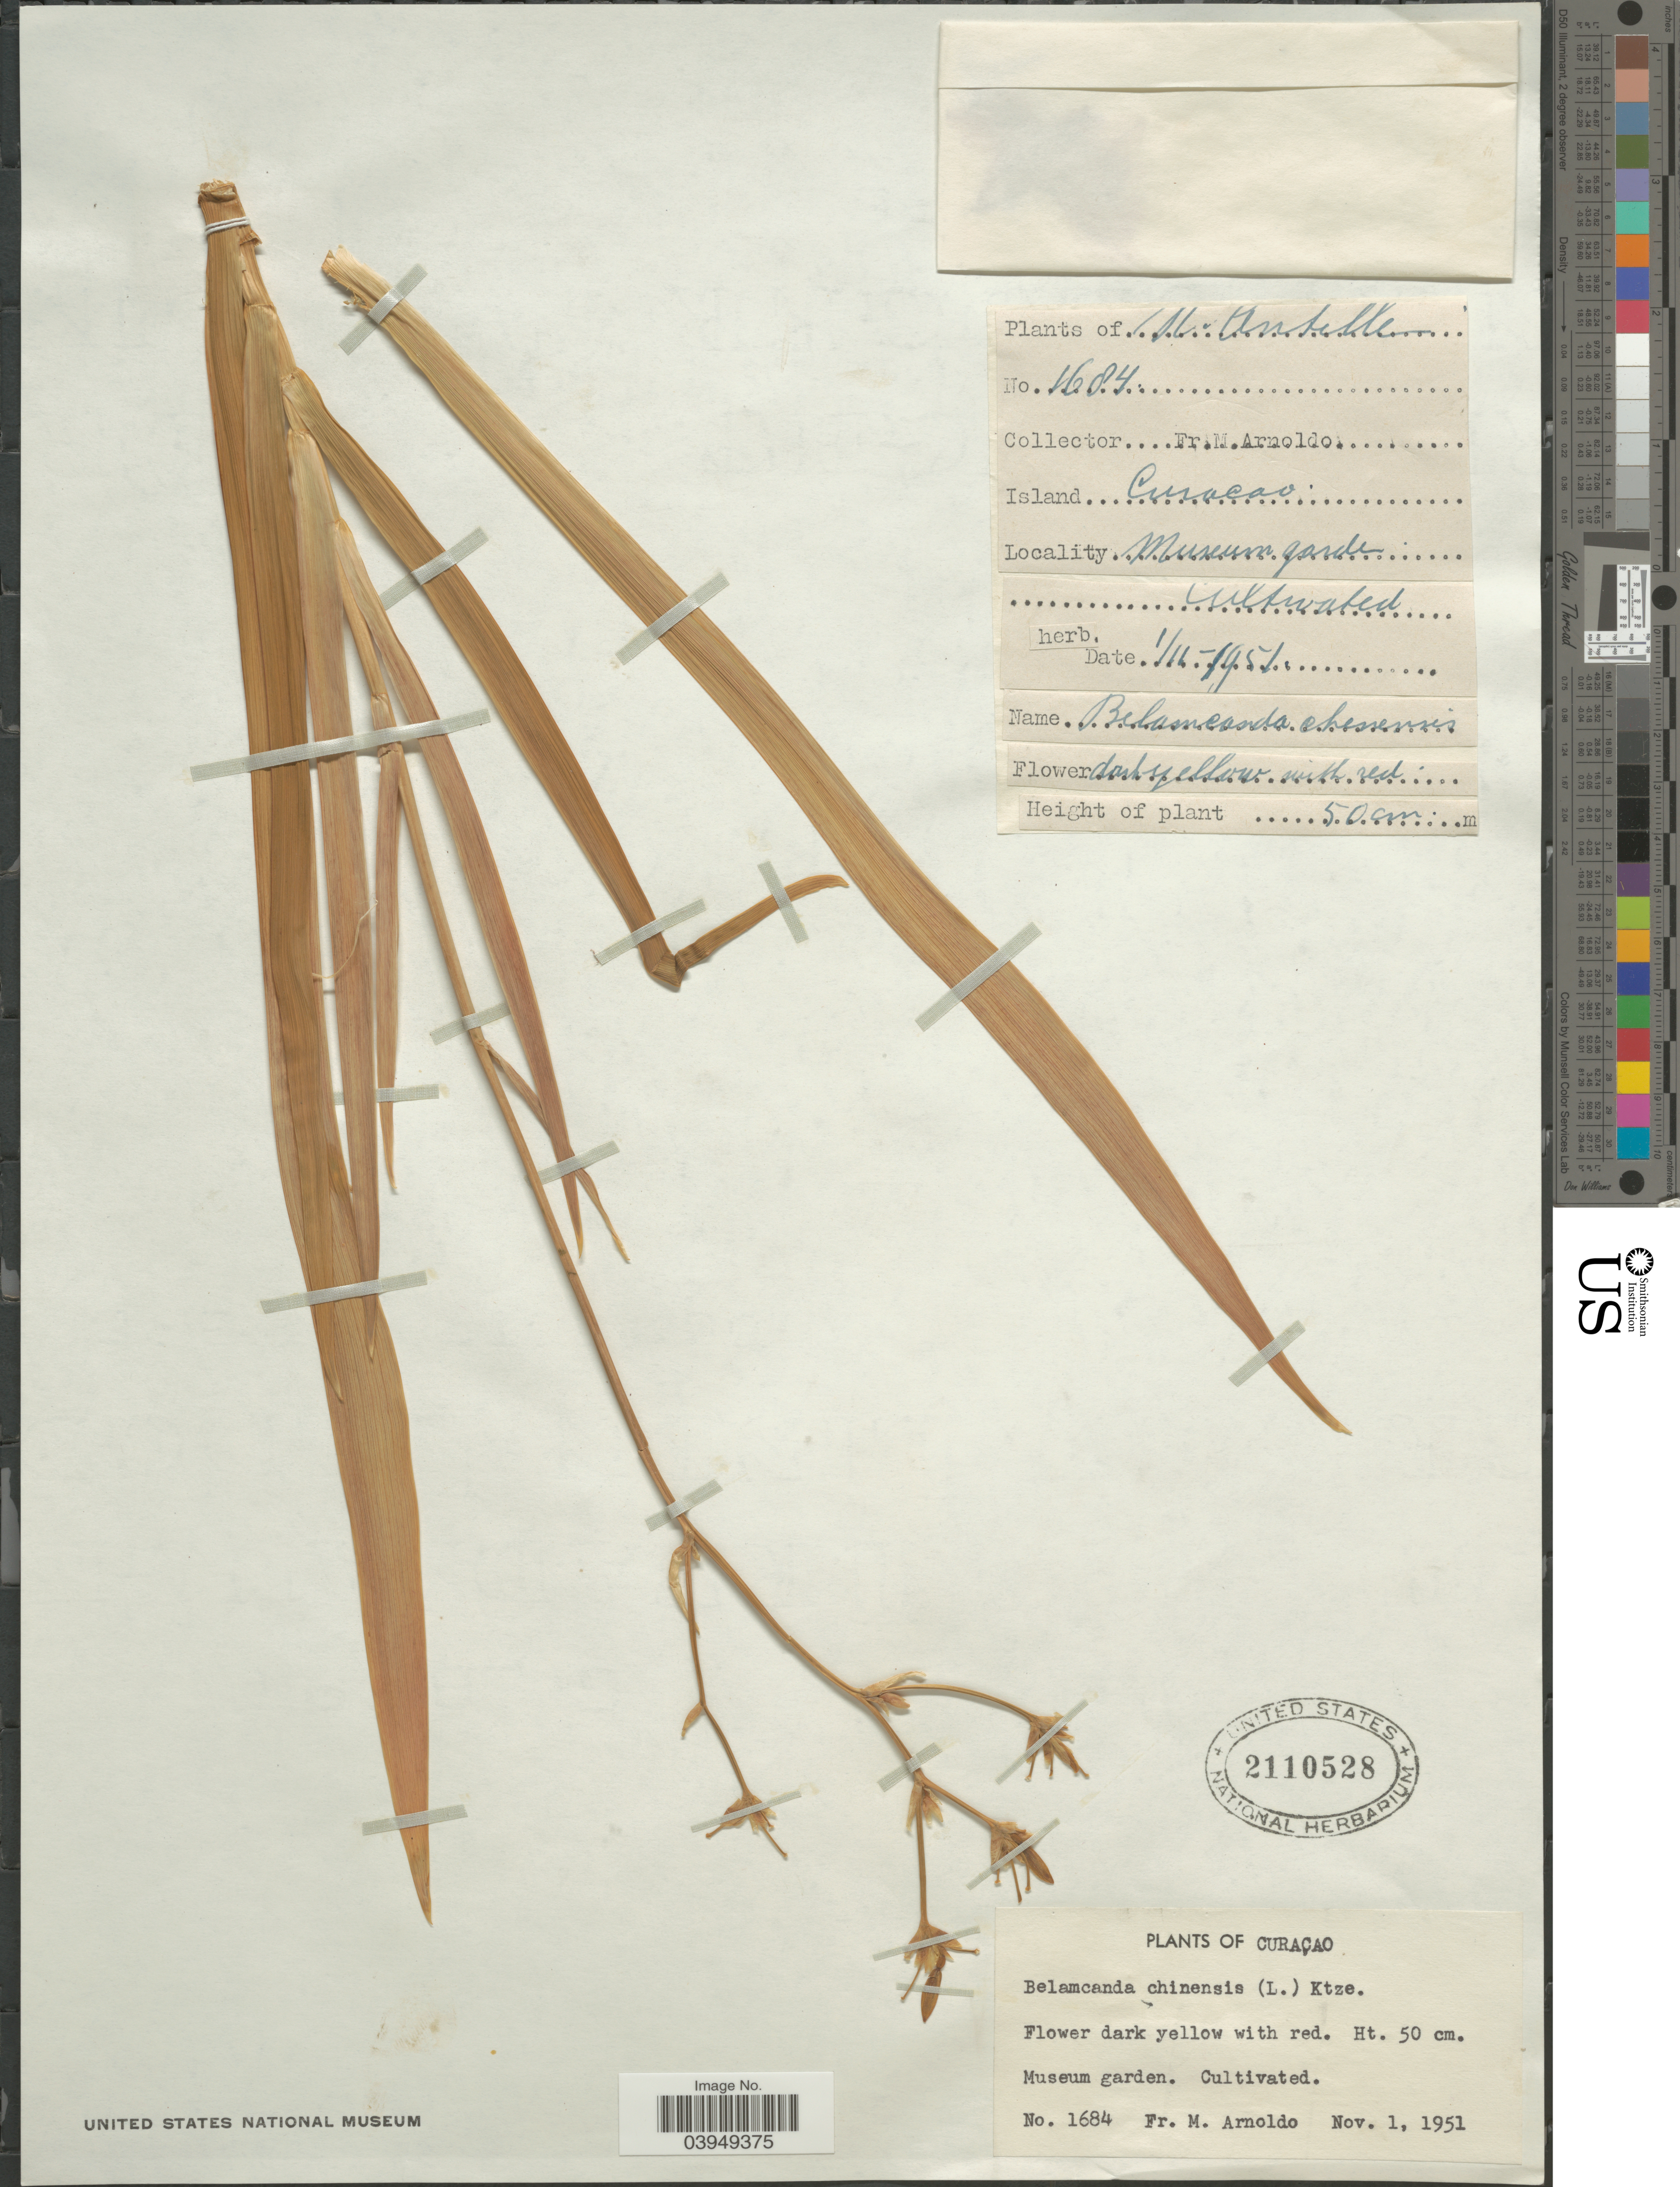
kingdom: Plantae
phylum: Tracheophyta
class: Liliopsida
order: Asparagales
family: Iridaceae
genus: Iris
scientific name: Iris chinensis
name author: Curtis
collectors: N. Arnoldo-Broeders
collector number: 1684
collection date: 1951-11-01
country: Curaçao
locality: Museum garden. N. Antille. Island Curaçao.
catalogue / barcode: US 2110528